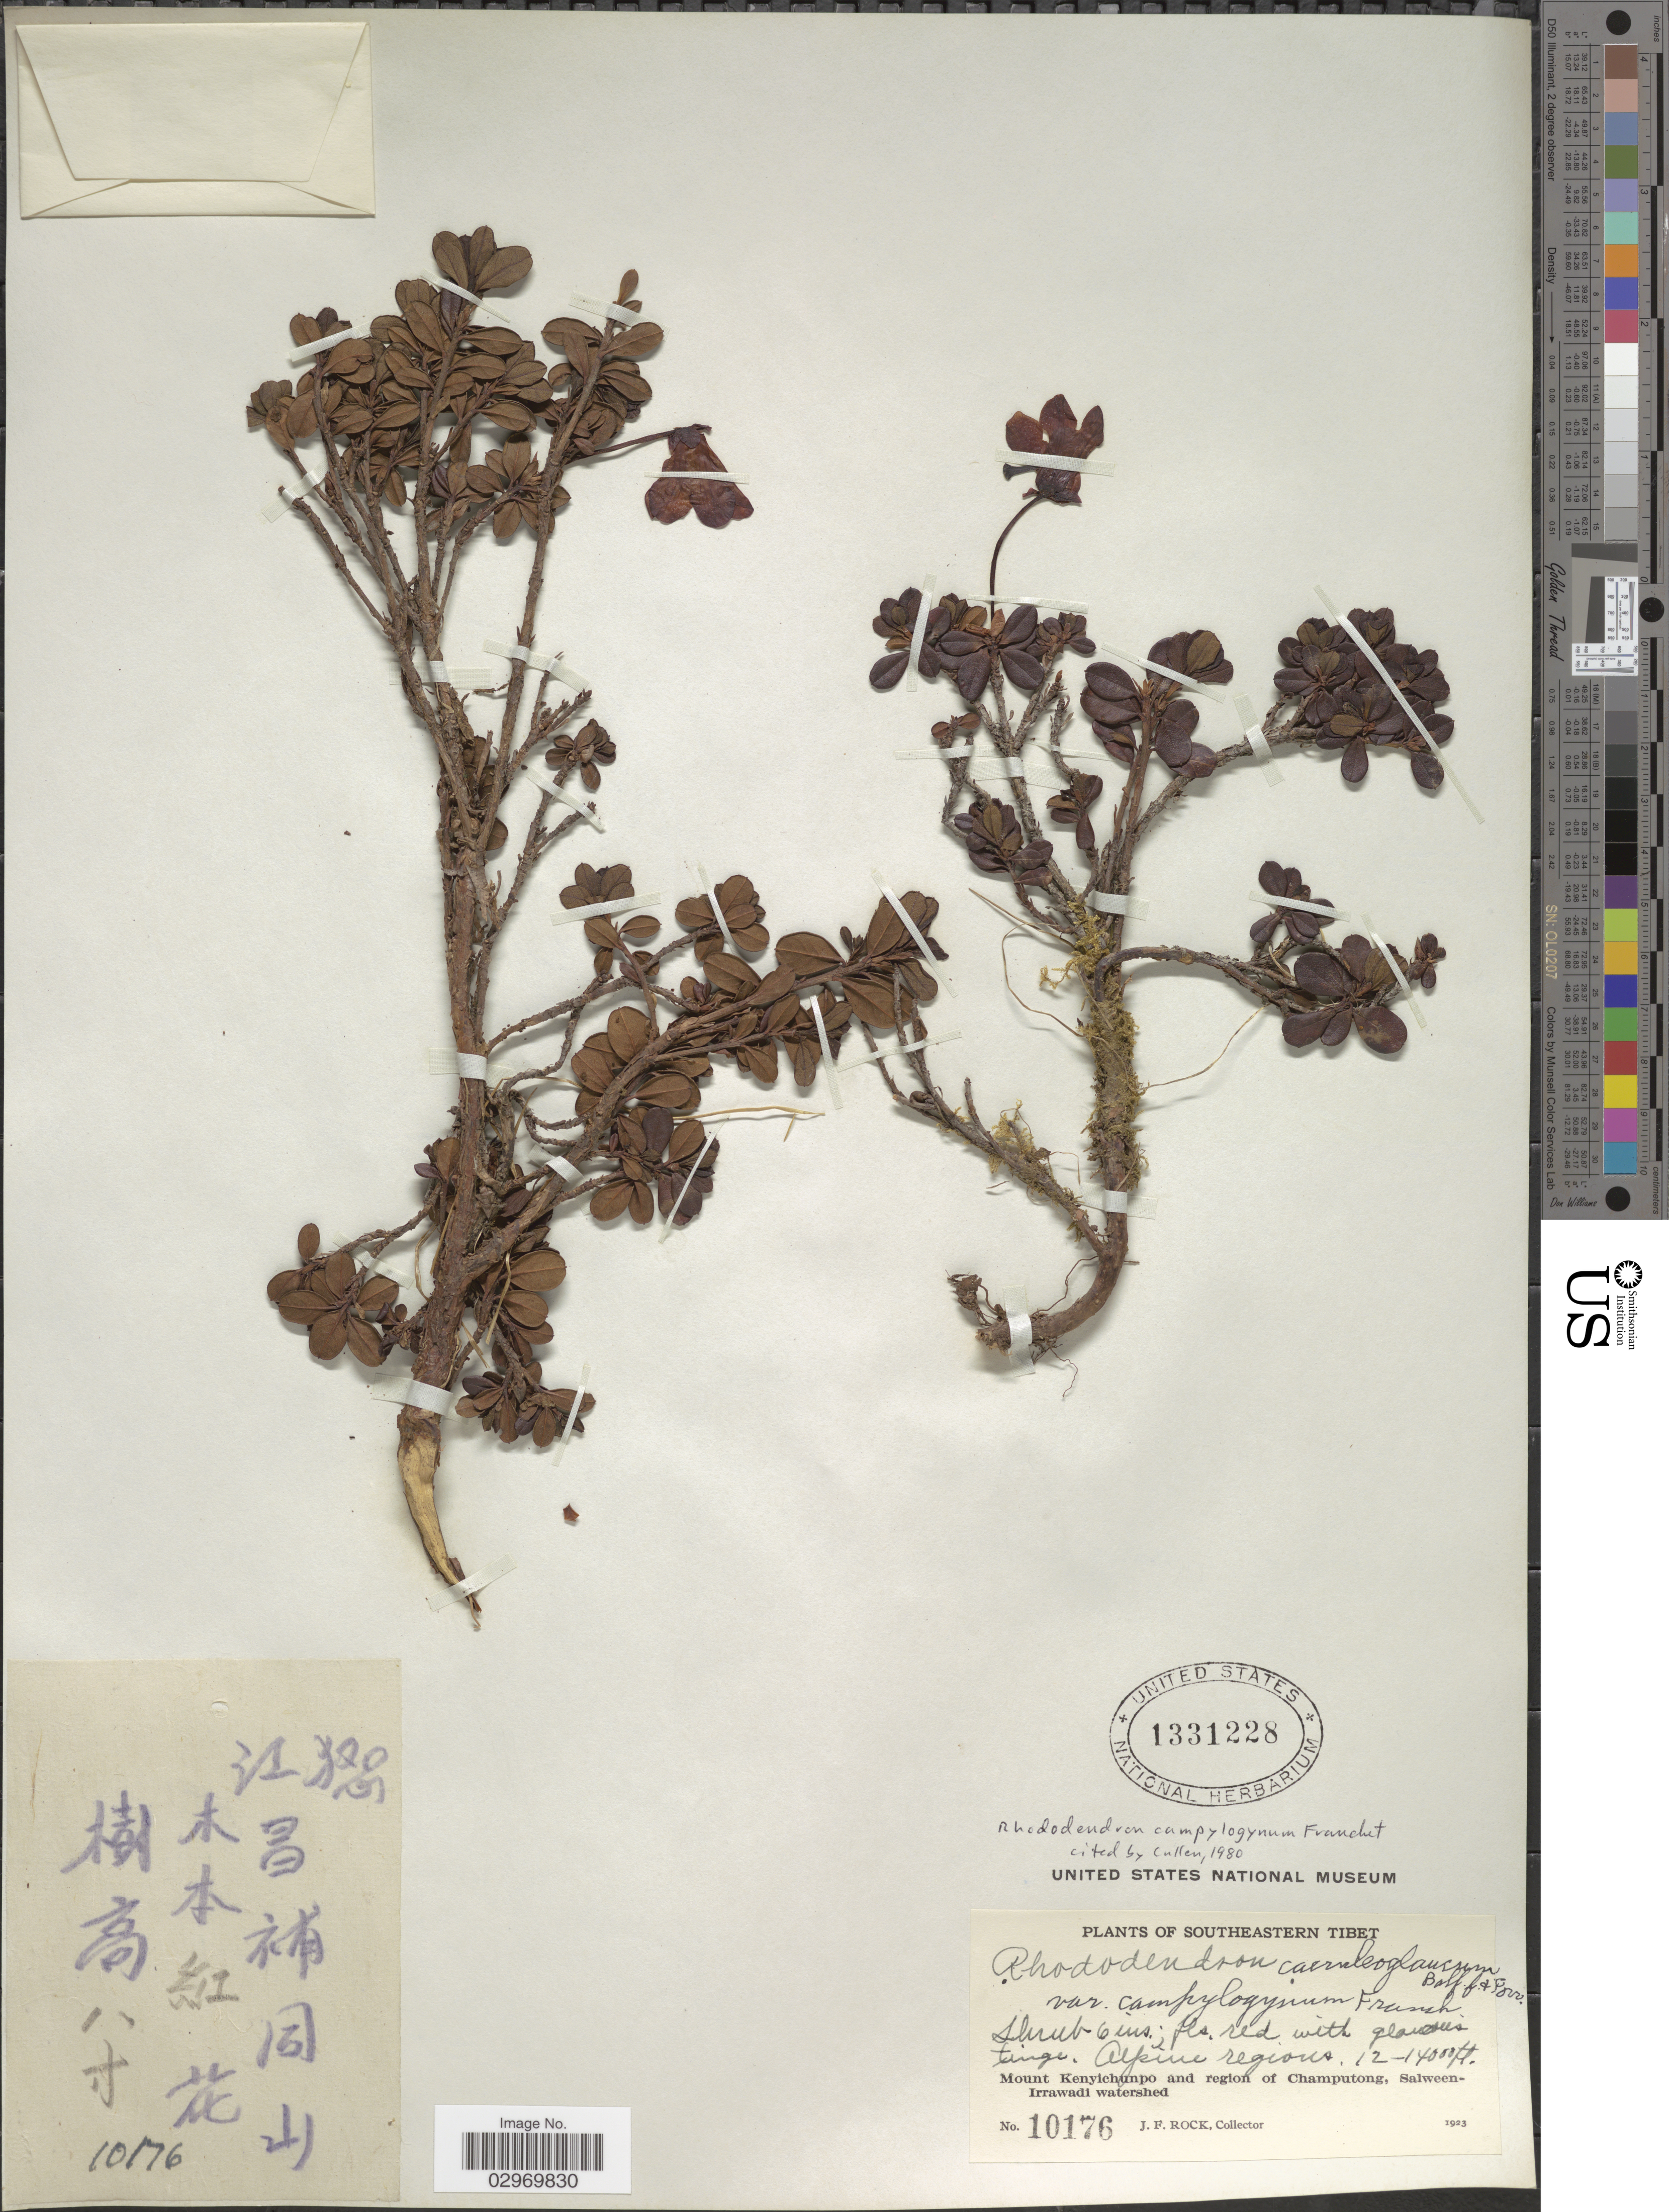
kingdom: Plantae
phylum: Tracheophyta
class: Magnoliopsida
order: Ericales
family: Ericaceae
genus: Rhododendron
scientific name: Rhododendron campylogynum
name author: Franch.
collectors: J. Rock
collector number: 10176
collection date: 1923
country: China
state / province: Xizang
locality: Southeastern Tibet, Mount Kenyichunpo and region of Champutong, Salween-Irrawadi watershed.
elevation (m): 3658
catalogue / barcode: US 1331228